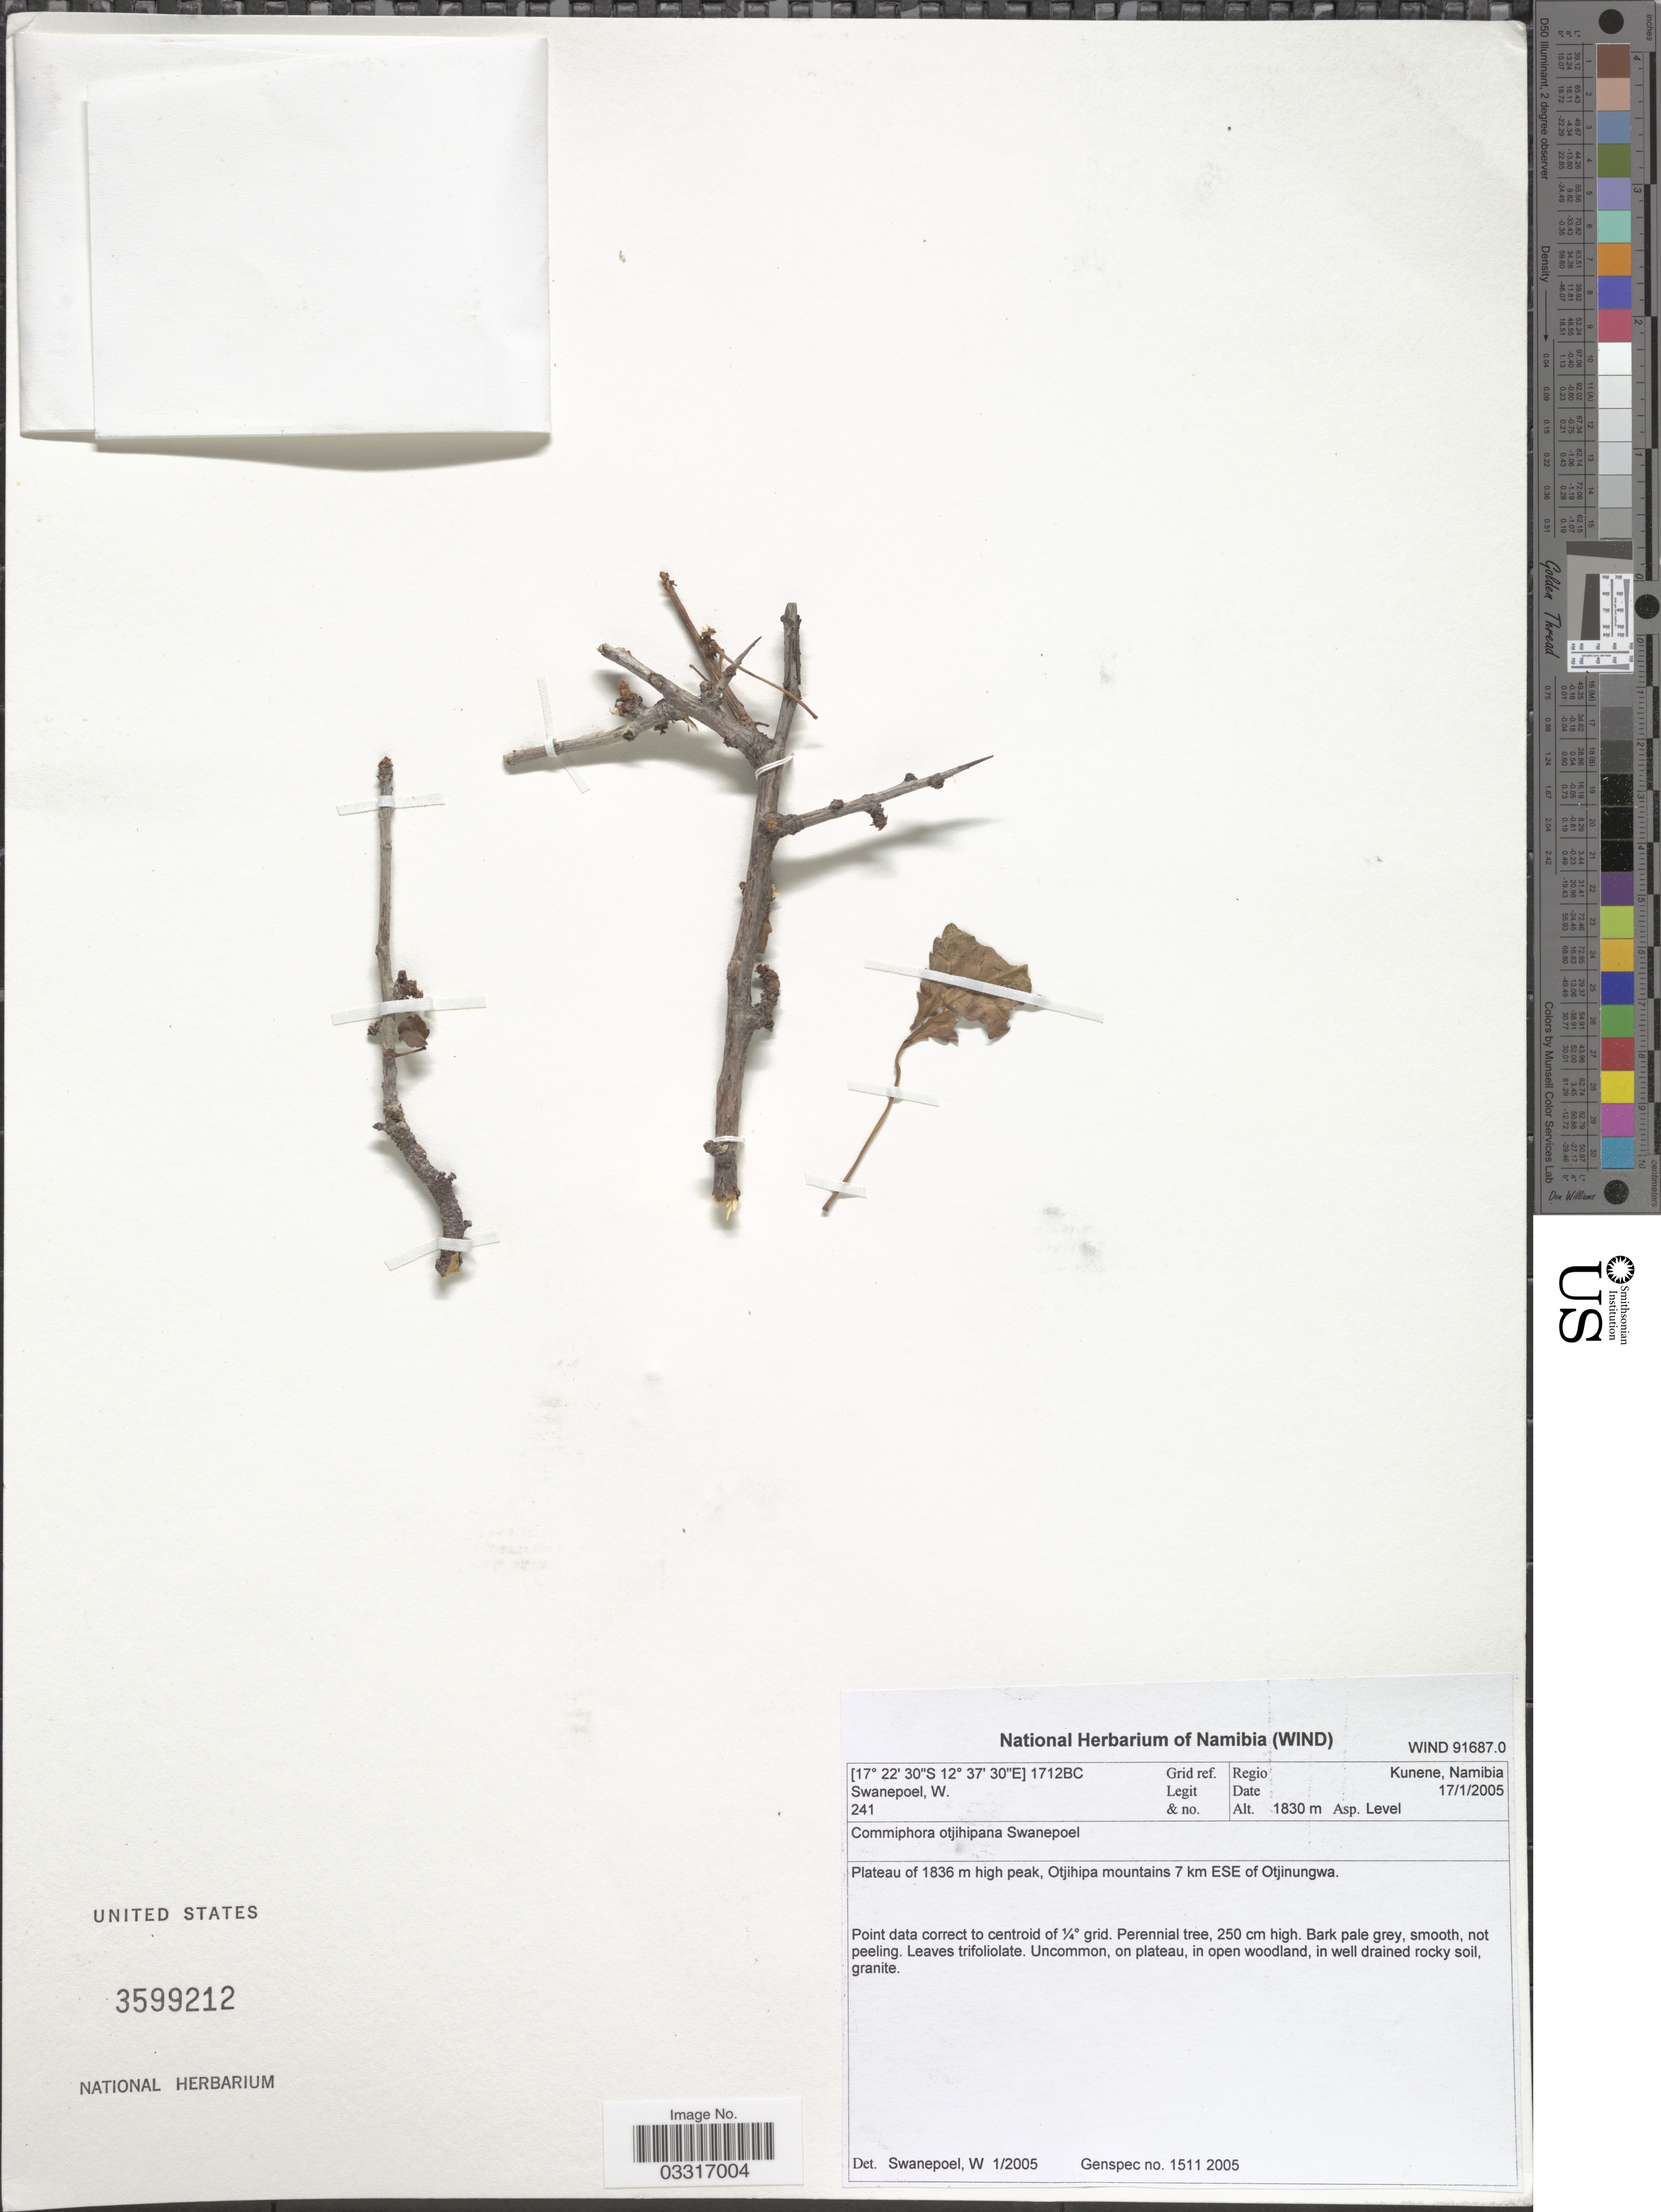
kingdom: Plantae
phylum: Tracheophyta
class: Magnoliopsida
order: Sapindales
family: Burseraceae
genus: Commiphora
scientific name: Commiphora otjihipana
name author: Swanepoel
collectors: W. Swanepoel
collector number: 241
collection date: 2005-01-17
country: Namibia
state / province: Kunene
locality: Regio Kunene, Namibia. Grid ref. 1712BC. Plateau of 1836 m high peak, Otjihipa mountains 7 km ESE of Otjinungwa.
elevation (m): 1830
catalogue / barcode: US 3599212